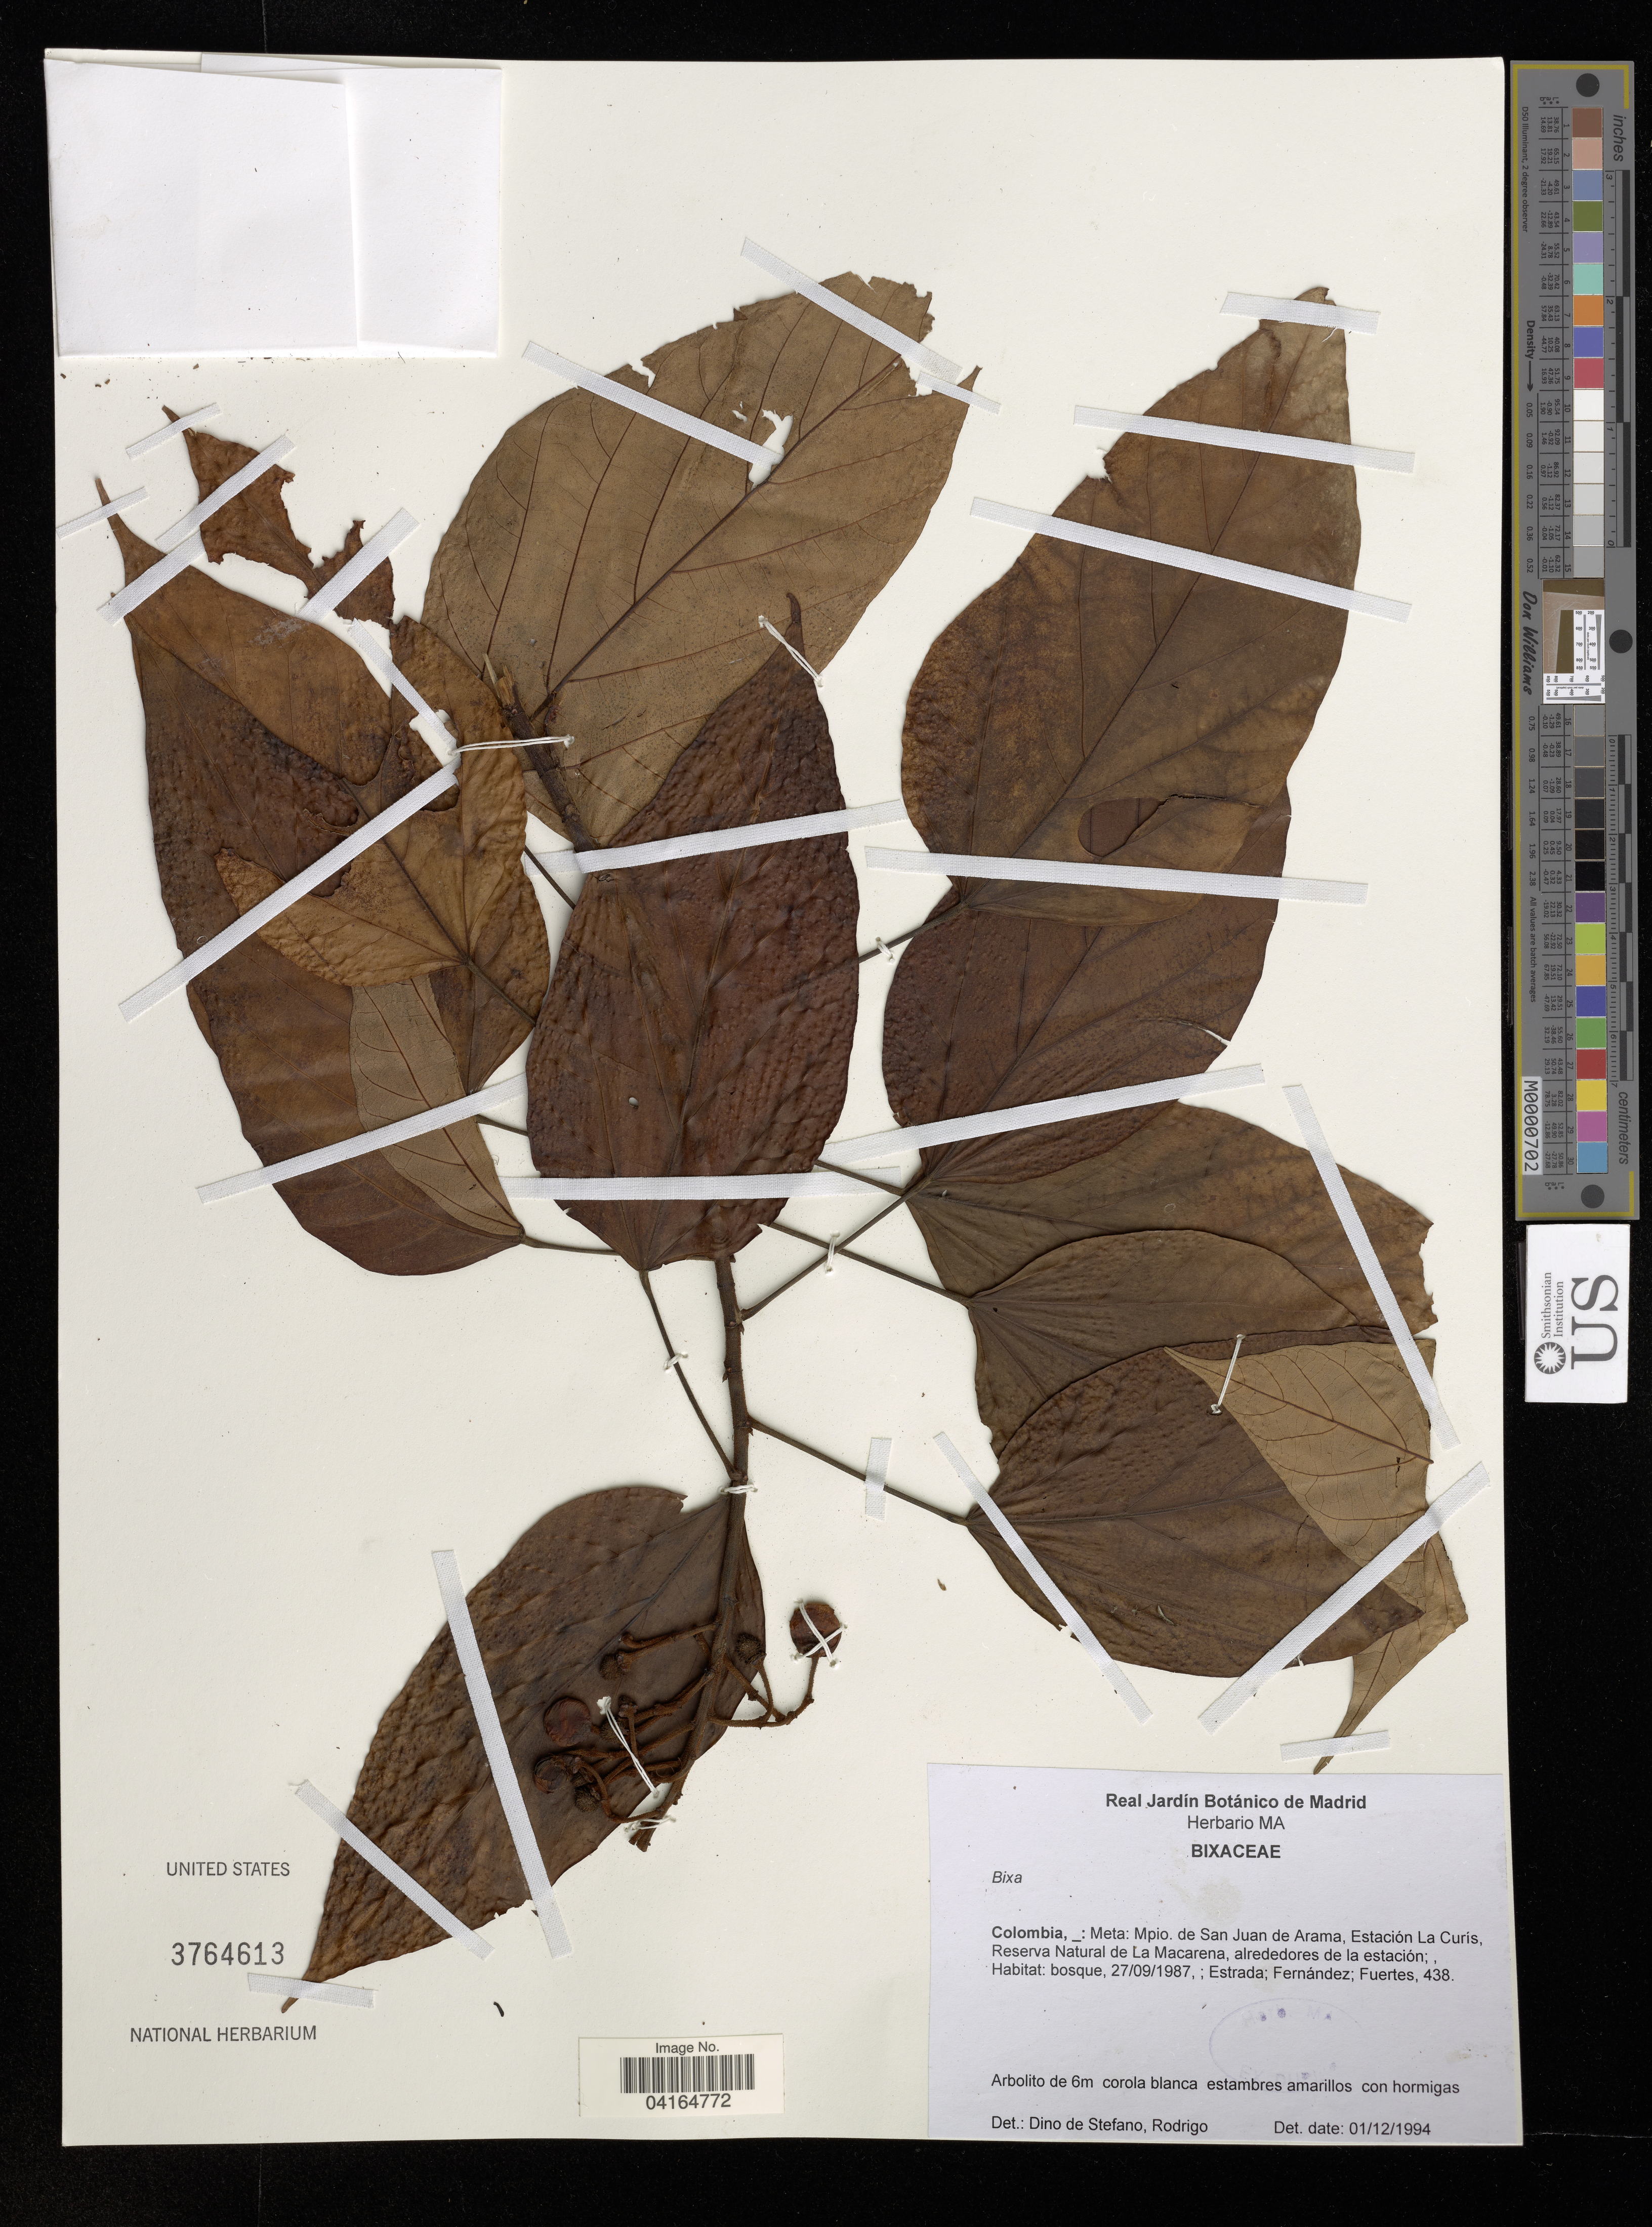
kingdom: Plantae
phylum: Tracheophyta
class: Magnoliopsida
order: Malvales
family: Bixaceae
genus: Bixa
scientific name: Bixa sp.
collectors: -. Estrada, -- Fernandez & -- Fuertes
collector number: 438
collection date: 1987-09-27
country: Colombia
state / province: Meta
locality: Meta: Mpio. de San Juan de Arama, Estación La Curís, Reserva Natural de La Macarena, alrededores de la estación.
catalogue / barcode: US 3764613